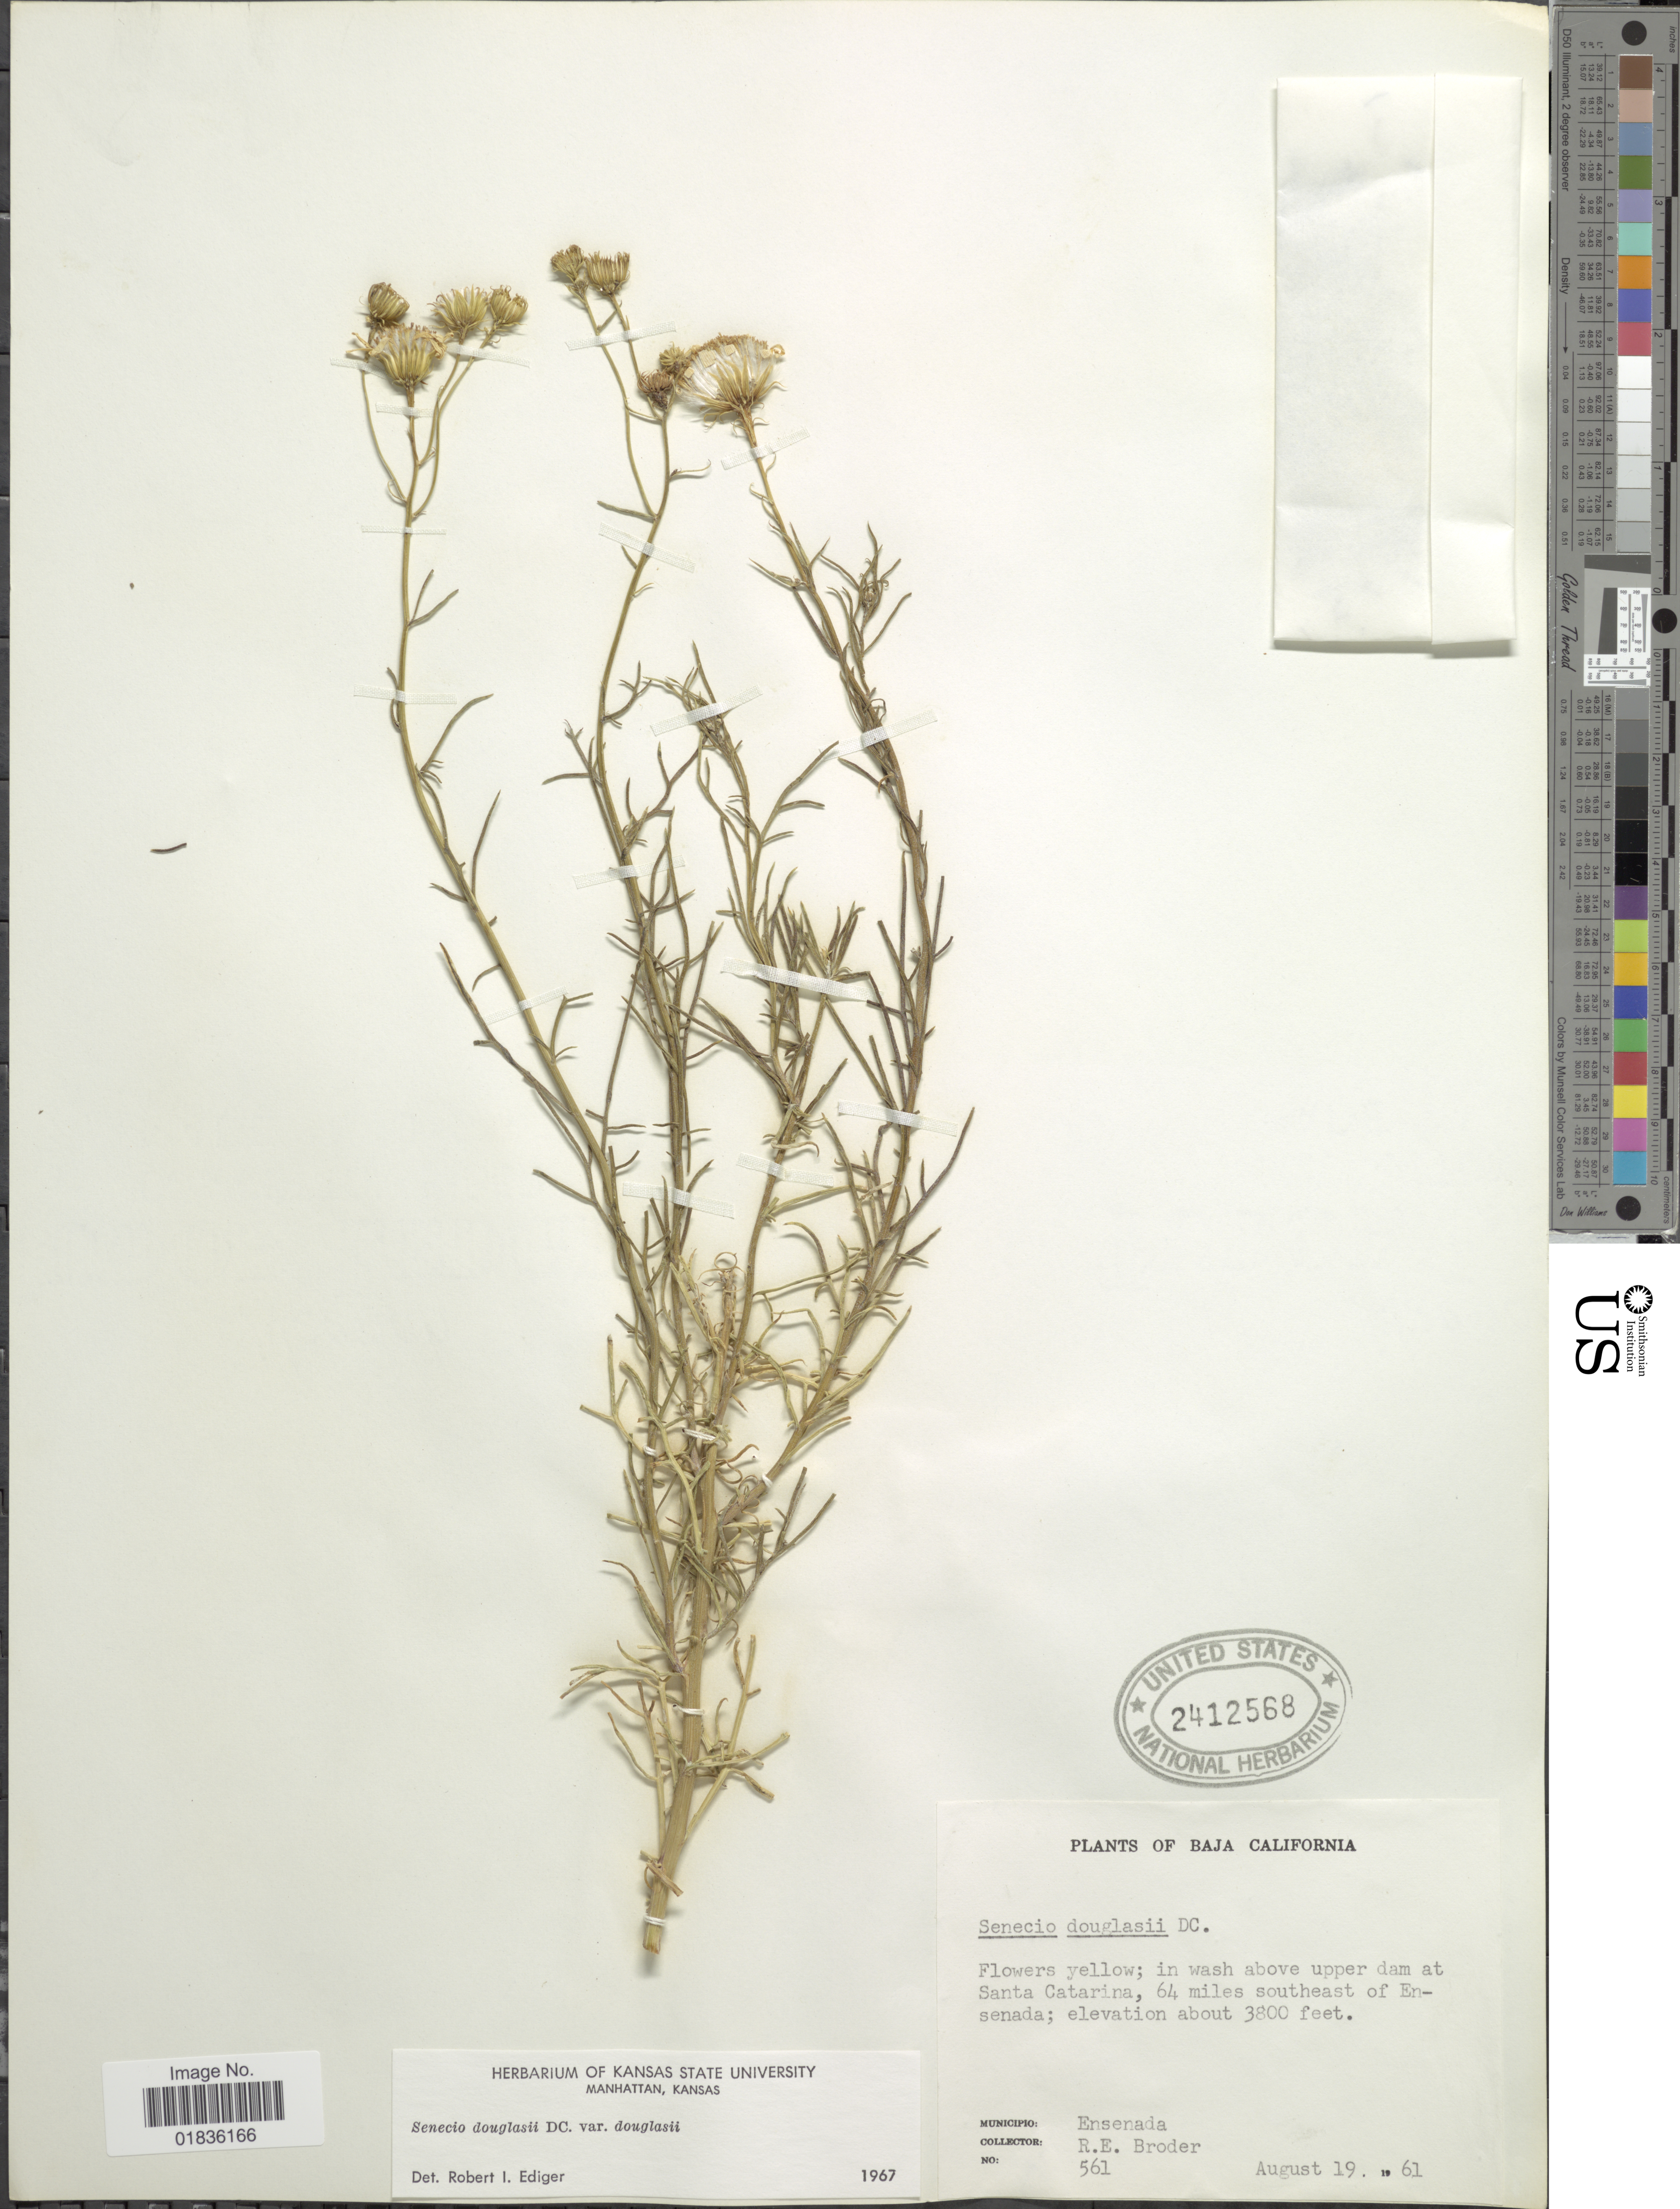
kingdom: Plantae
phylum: Tracheophyta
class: Magnoliopsida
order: Asterales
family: Asteraceae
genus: Senecio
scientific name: Senecio flaccidus var. douglasii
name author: (DC.) B.L. Turner & T.M. Barkley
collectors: R. Broder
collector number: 561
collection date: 1961-08-19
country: Mexico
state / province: Baja California Norte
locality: In wash above upper dam at Santa Catarina, 64 miles southeast of Ensenada.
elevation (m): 1158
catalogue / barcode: US 2412568